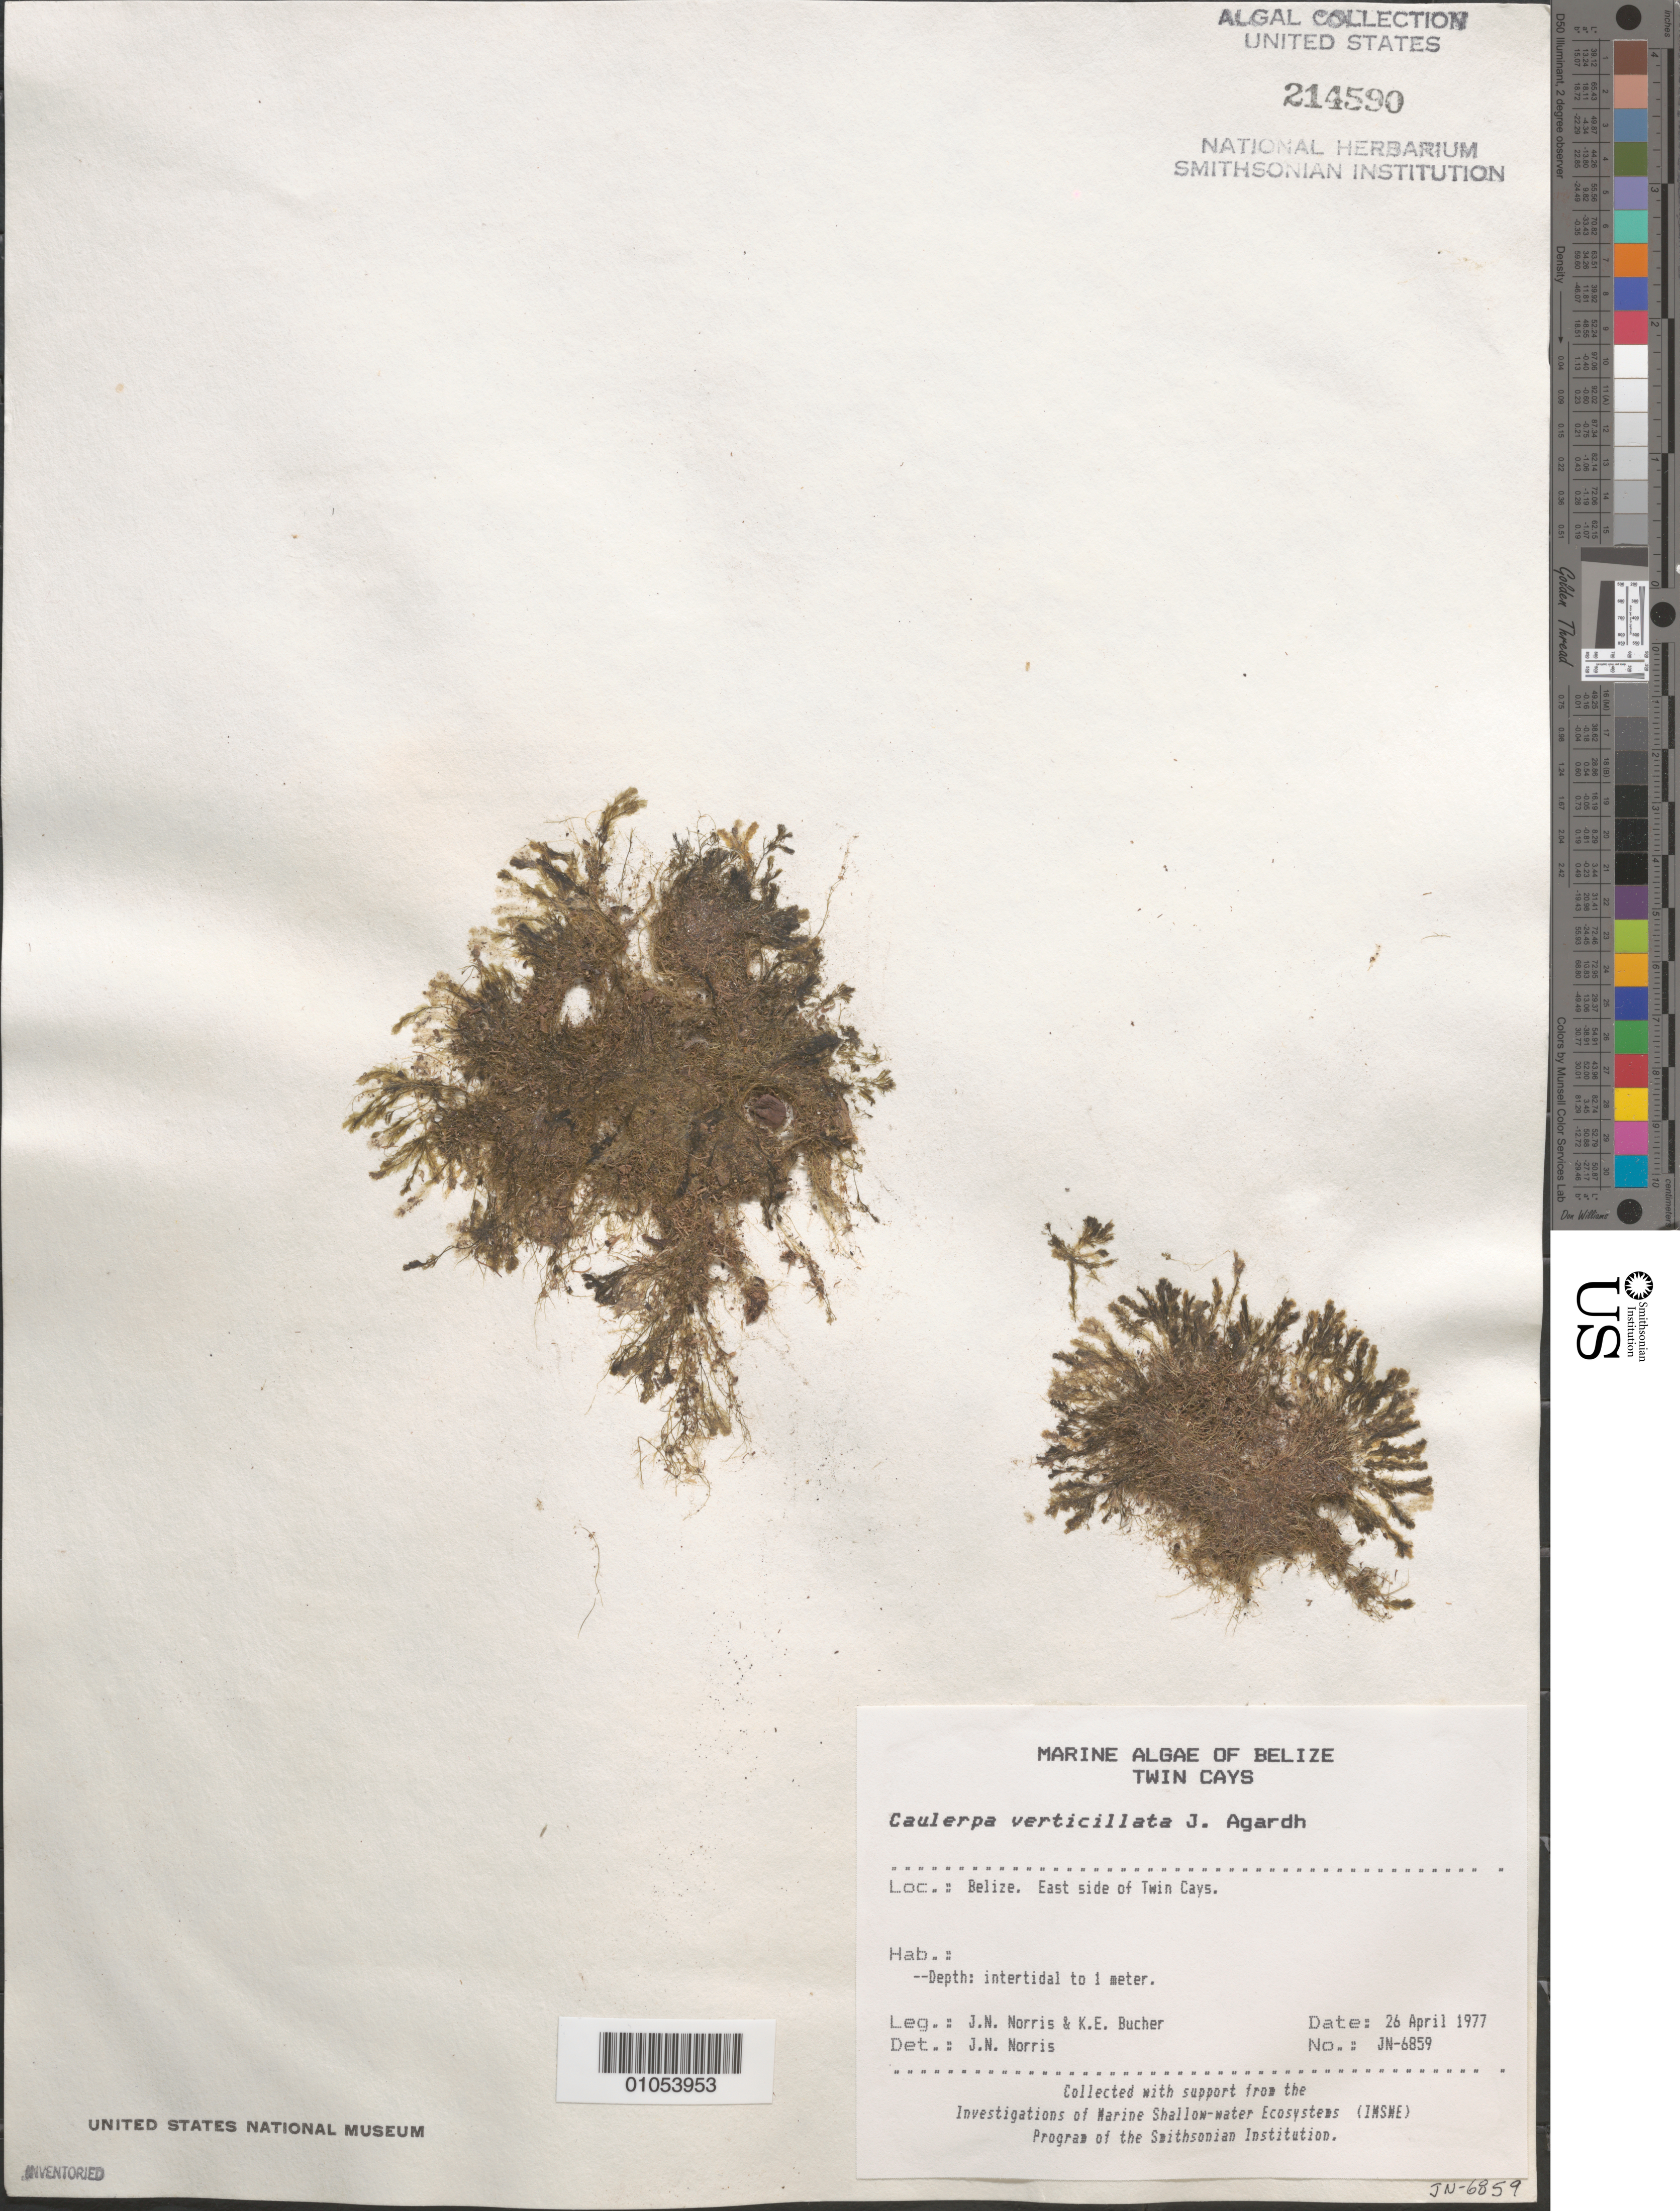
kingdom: Plantae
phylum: Chlorophyta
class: Ulvophyceae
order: Bryopsidales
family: Caulerpaceae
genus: Caulerpa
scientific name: Caulerpa verticillata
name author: J. Agardh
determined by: Norris, James N.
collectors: J. N. Norris & K. E. Bucher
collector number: JN-6859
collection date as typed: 26 Apr 1977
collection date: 1977-04-26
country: Belize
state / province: Stann Creek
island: Twin Cays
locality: East side of Twin Cays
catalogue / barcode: US 214590